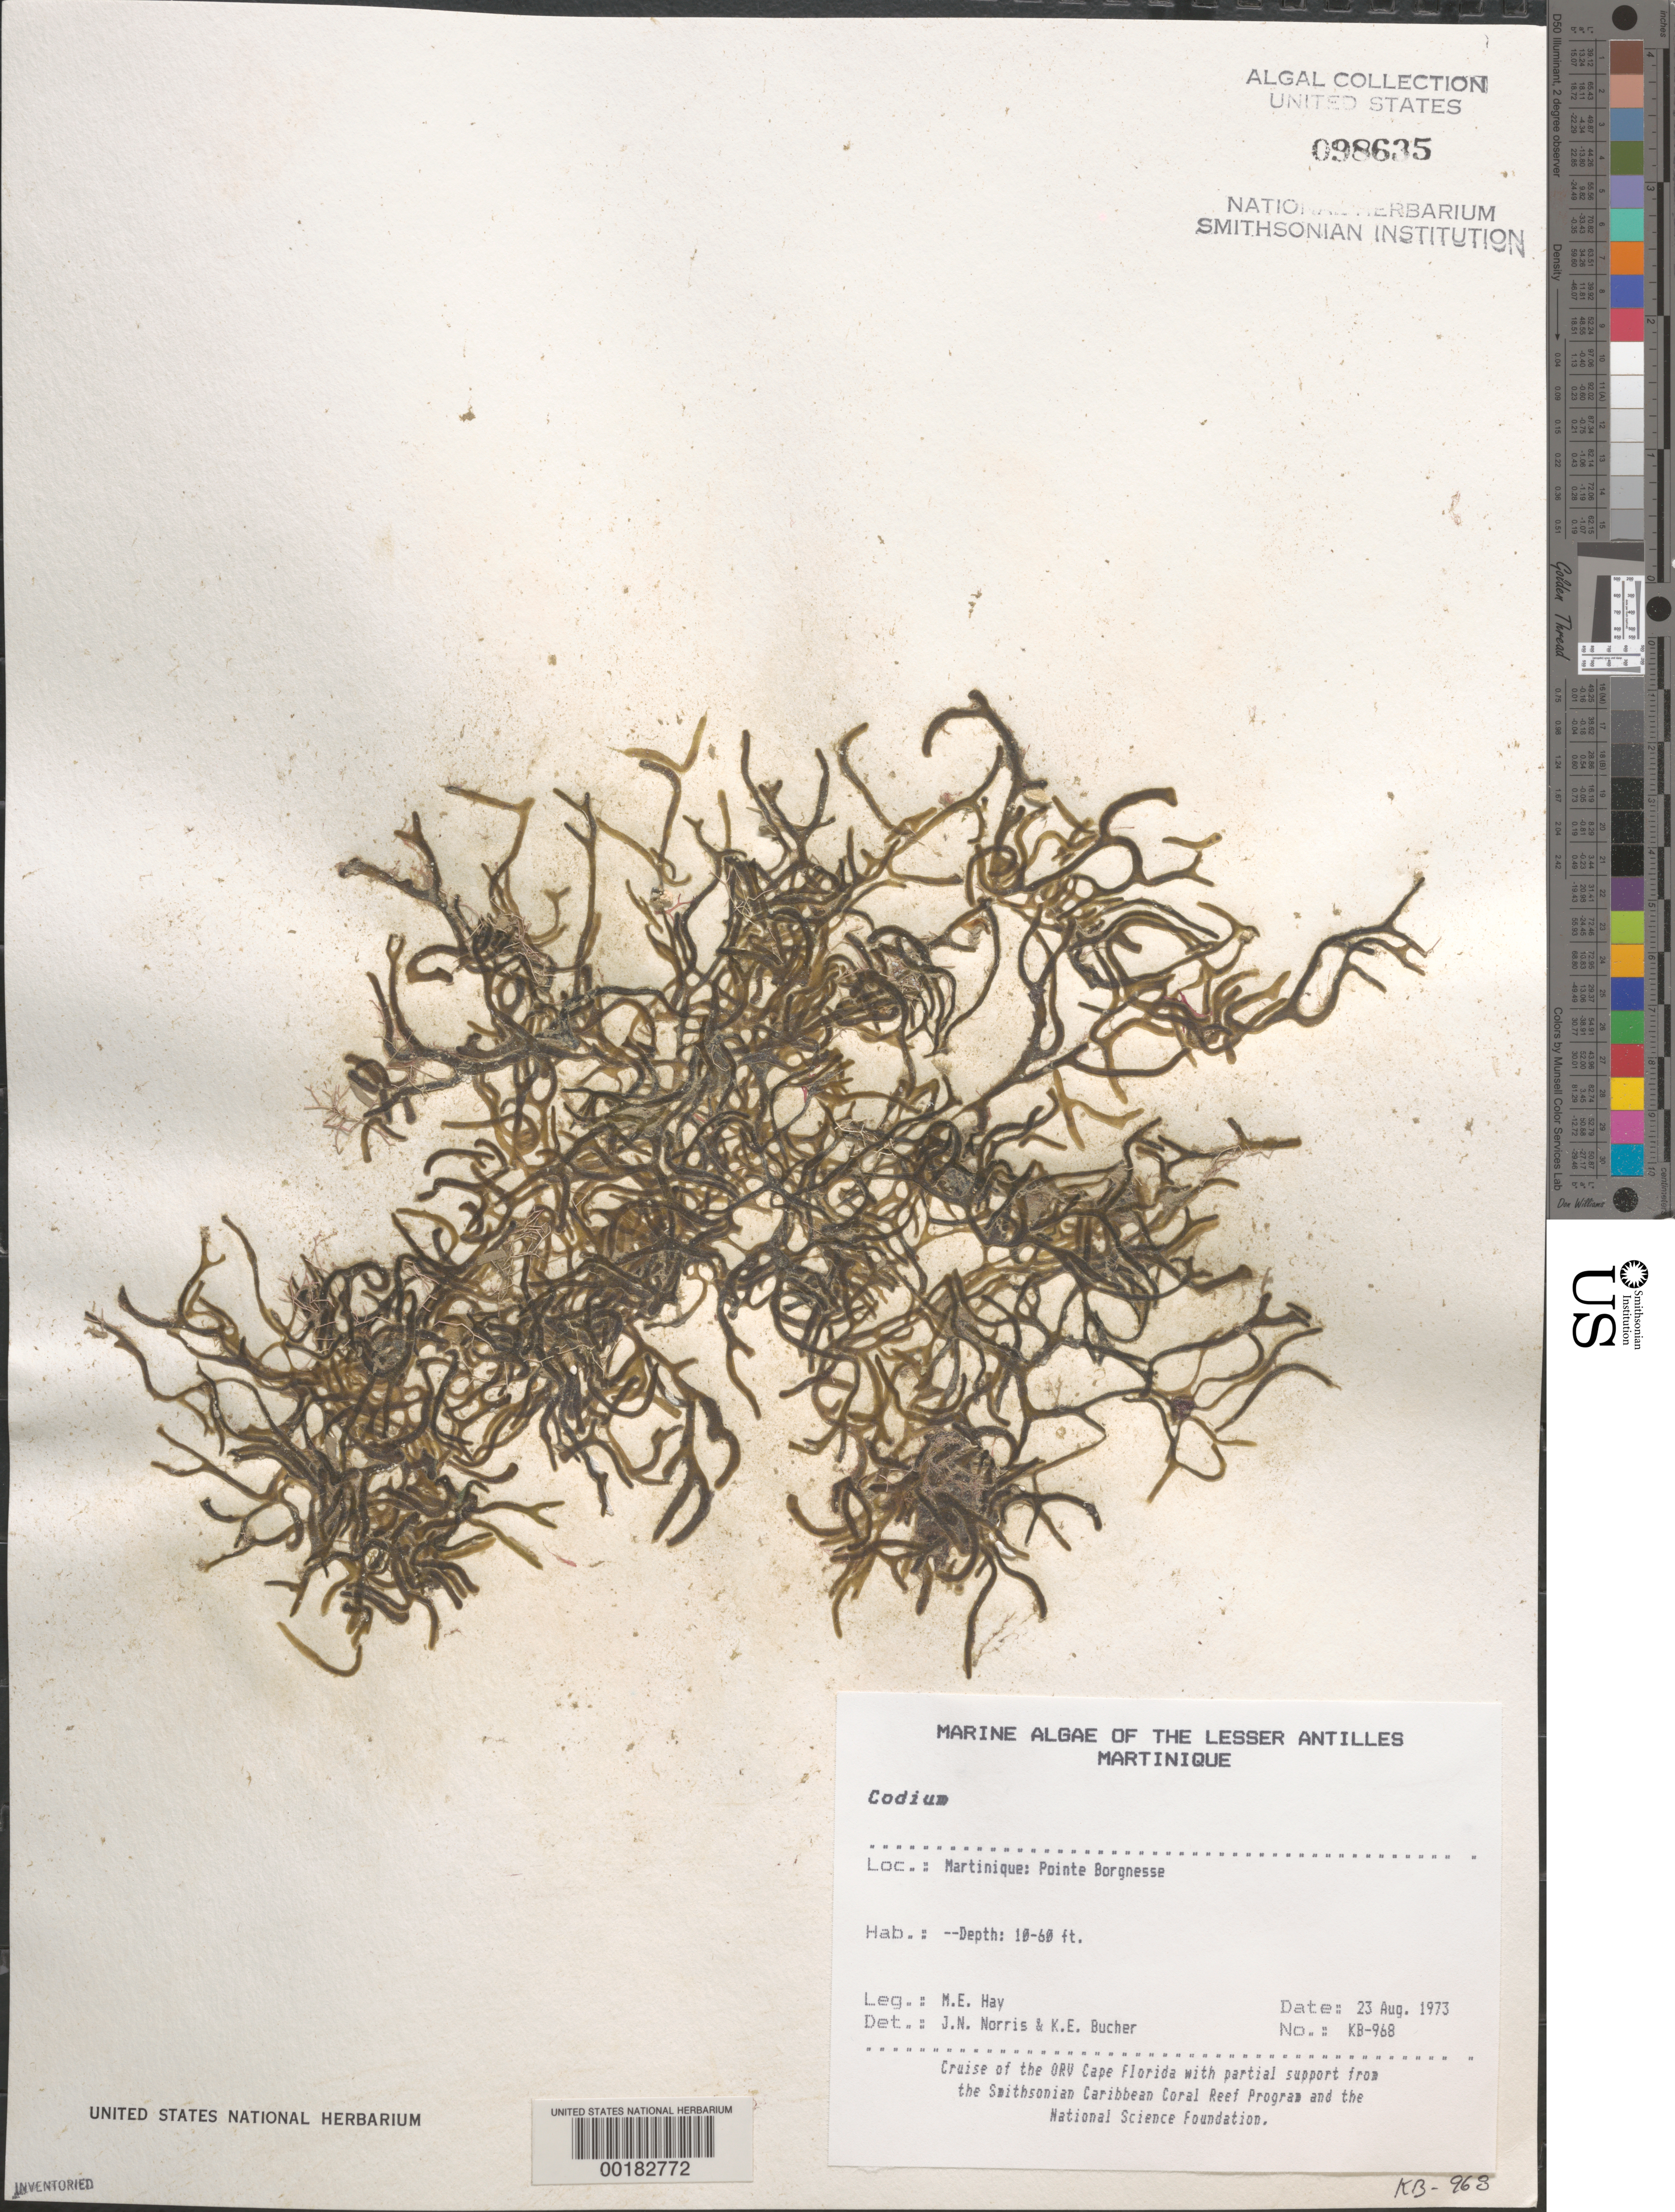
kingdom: Plantae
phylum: Chlorophyta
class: Ulvophyceae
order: Bryopsidales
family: Codiaceae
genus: Codium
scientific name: Codium sp.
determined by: Norris, J. N.; Bucher, K. E.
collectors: M. E. Hay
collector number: KB-968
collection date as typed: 23 Aug 1985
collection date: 1985-08-23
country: Martinique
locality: Pointe Borgnesse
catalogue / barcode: US 98635